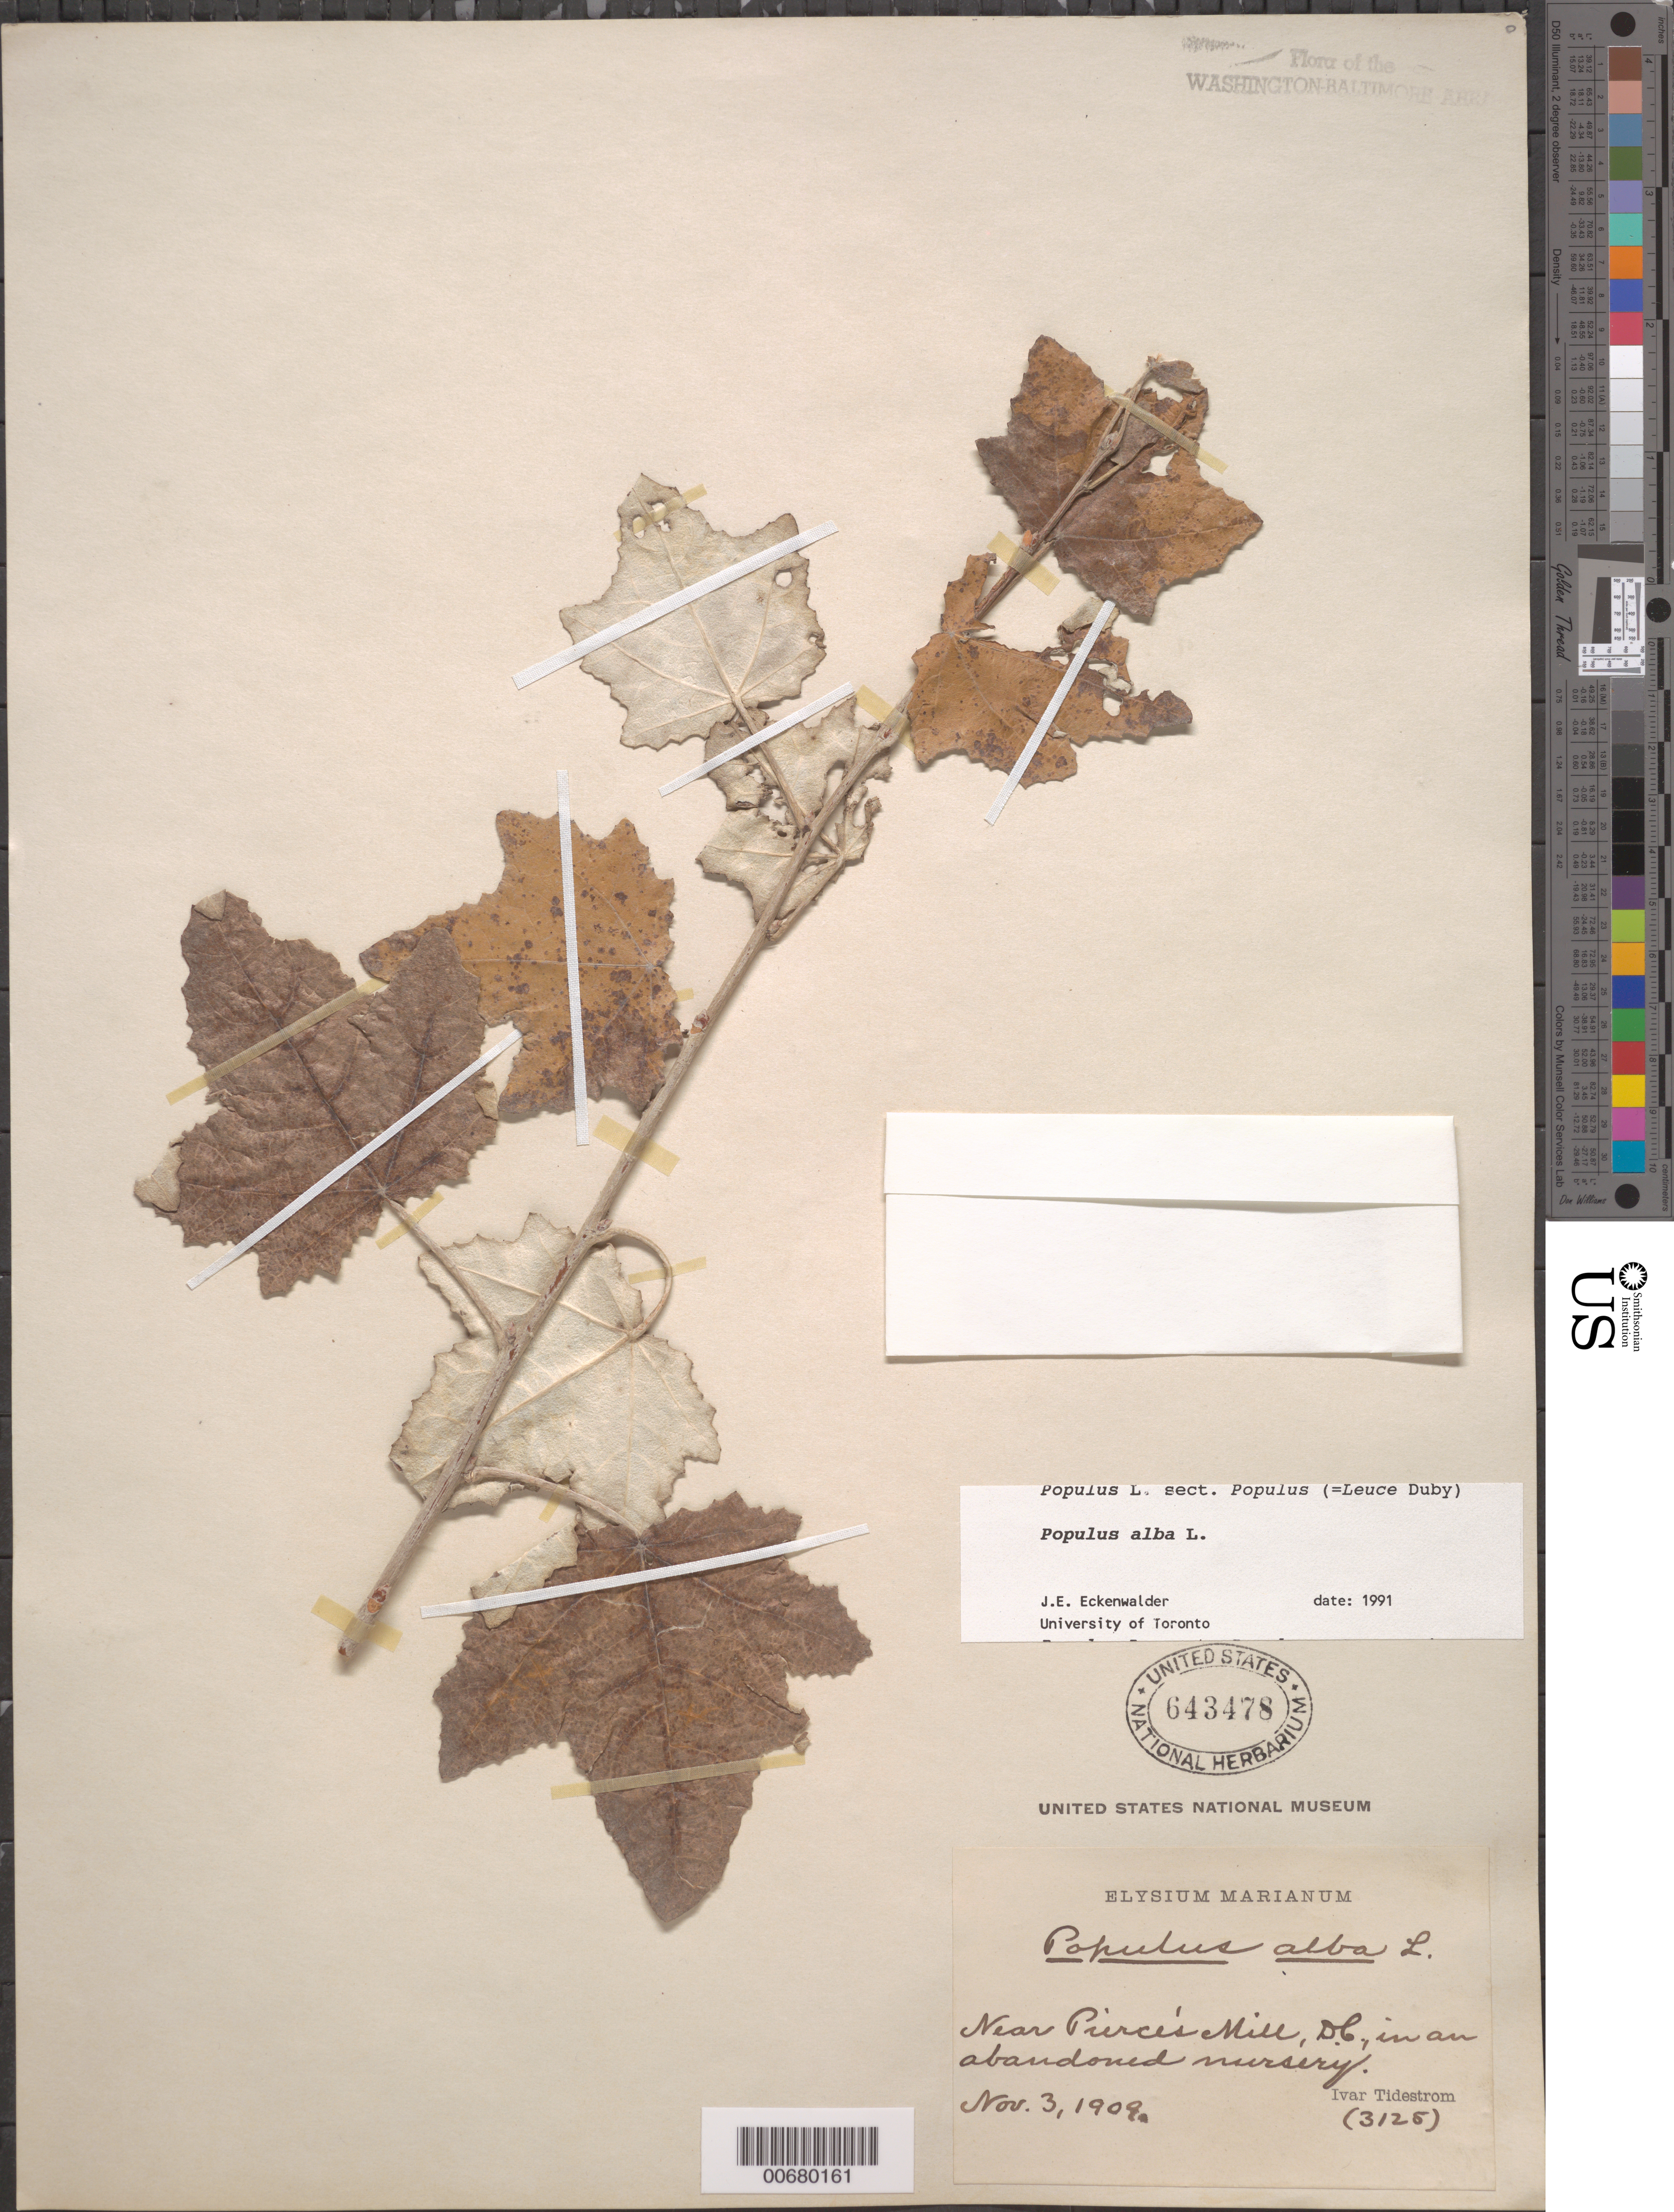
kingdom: Plantae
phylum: Tracheophyta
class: Magnoliopsida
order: Malpighiales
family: Salicaceae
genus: Populus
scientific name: Populus alba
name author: L.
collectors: I. F. Tidestrom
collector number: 3125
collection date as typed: Nov. 3, 1909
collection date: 1909-11-03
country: United States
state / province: District of Columbia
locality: Near Pierce's Mill, Rock Creek.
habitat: In an abandoned nursery.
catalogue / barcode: US 643478